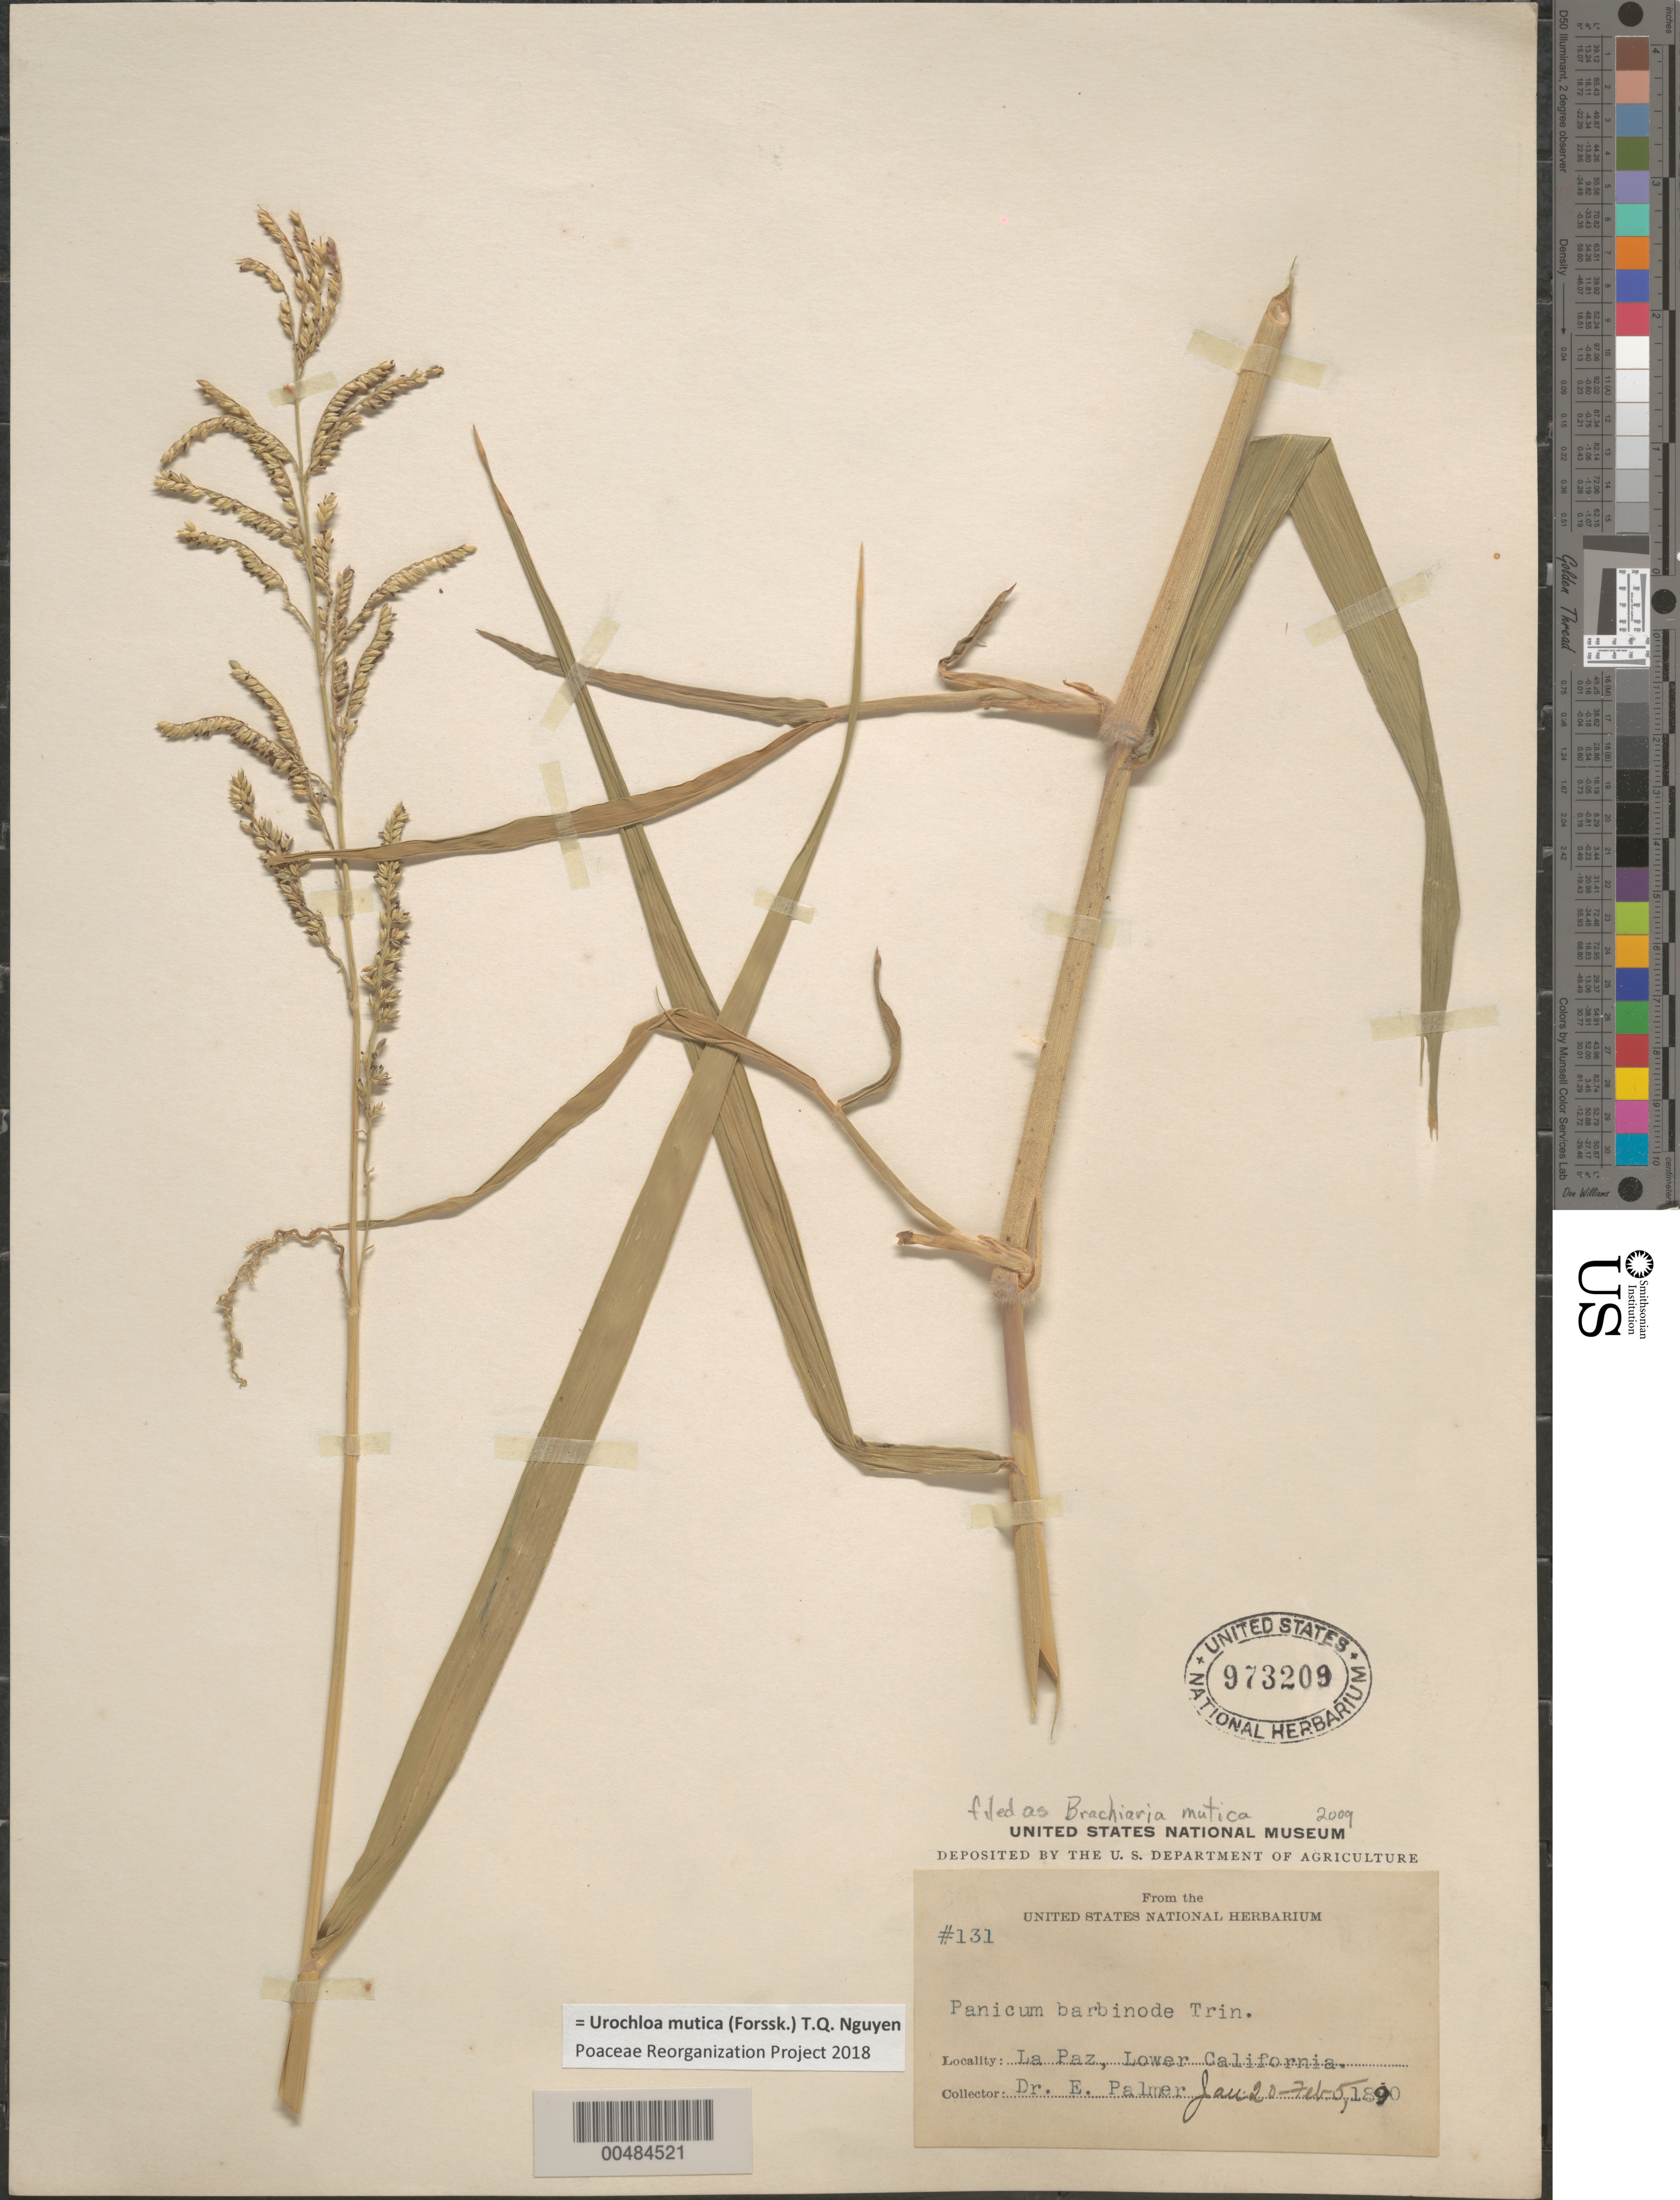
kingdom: Plantae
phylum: Tracheophyta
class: Liliopsida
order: Poales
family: Poaceae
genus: Brachiaria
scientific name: Brachiaria mutica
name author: (Forssk.) Stapf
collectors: E. Palmer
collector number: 131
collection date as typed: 20 Jan 1890 to 5 Feb 1890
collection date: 1890-01-20/1890-02-05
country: Mexico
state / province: Baja California Sur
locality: La Paz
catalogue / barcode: US 973209